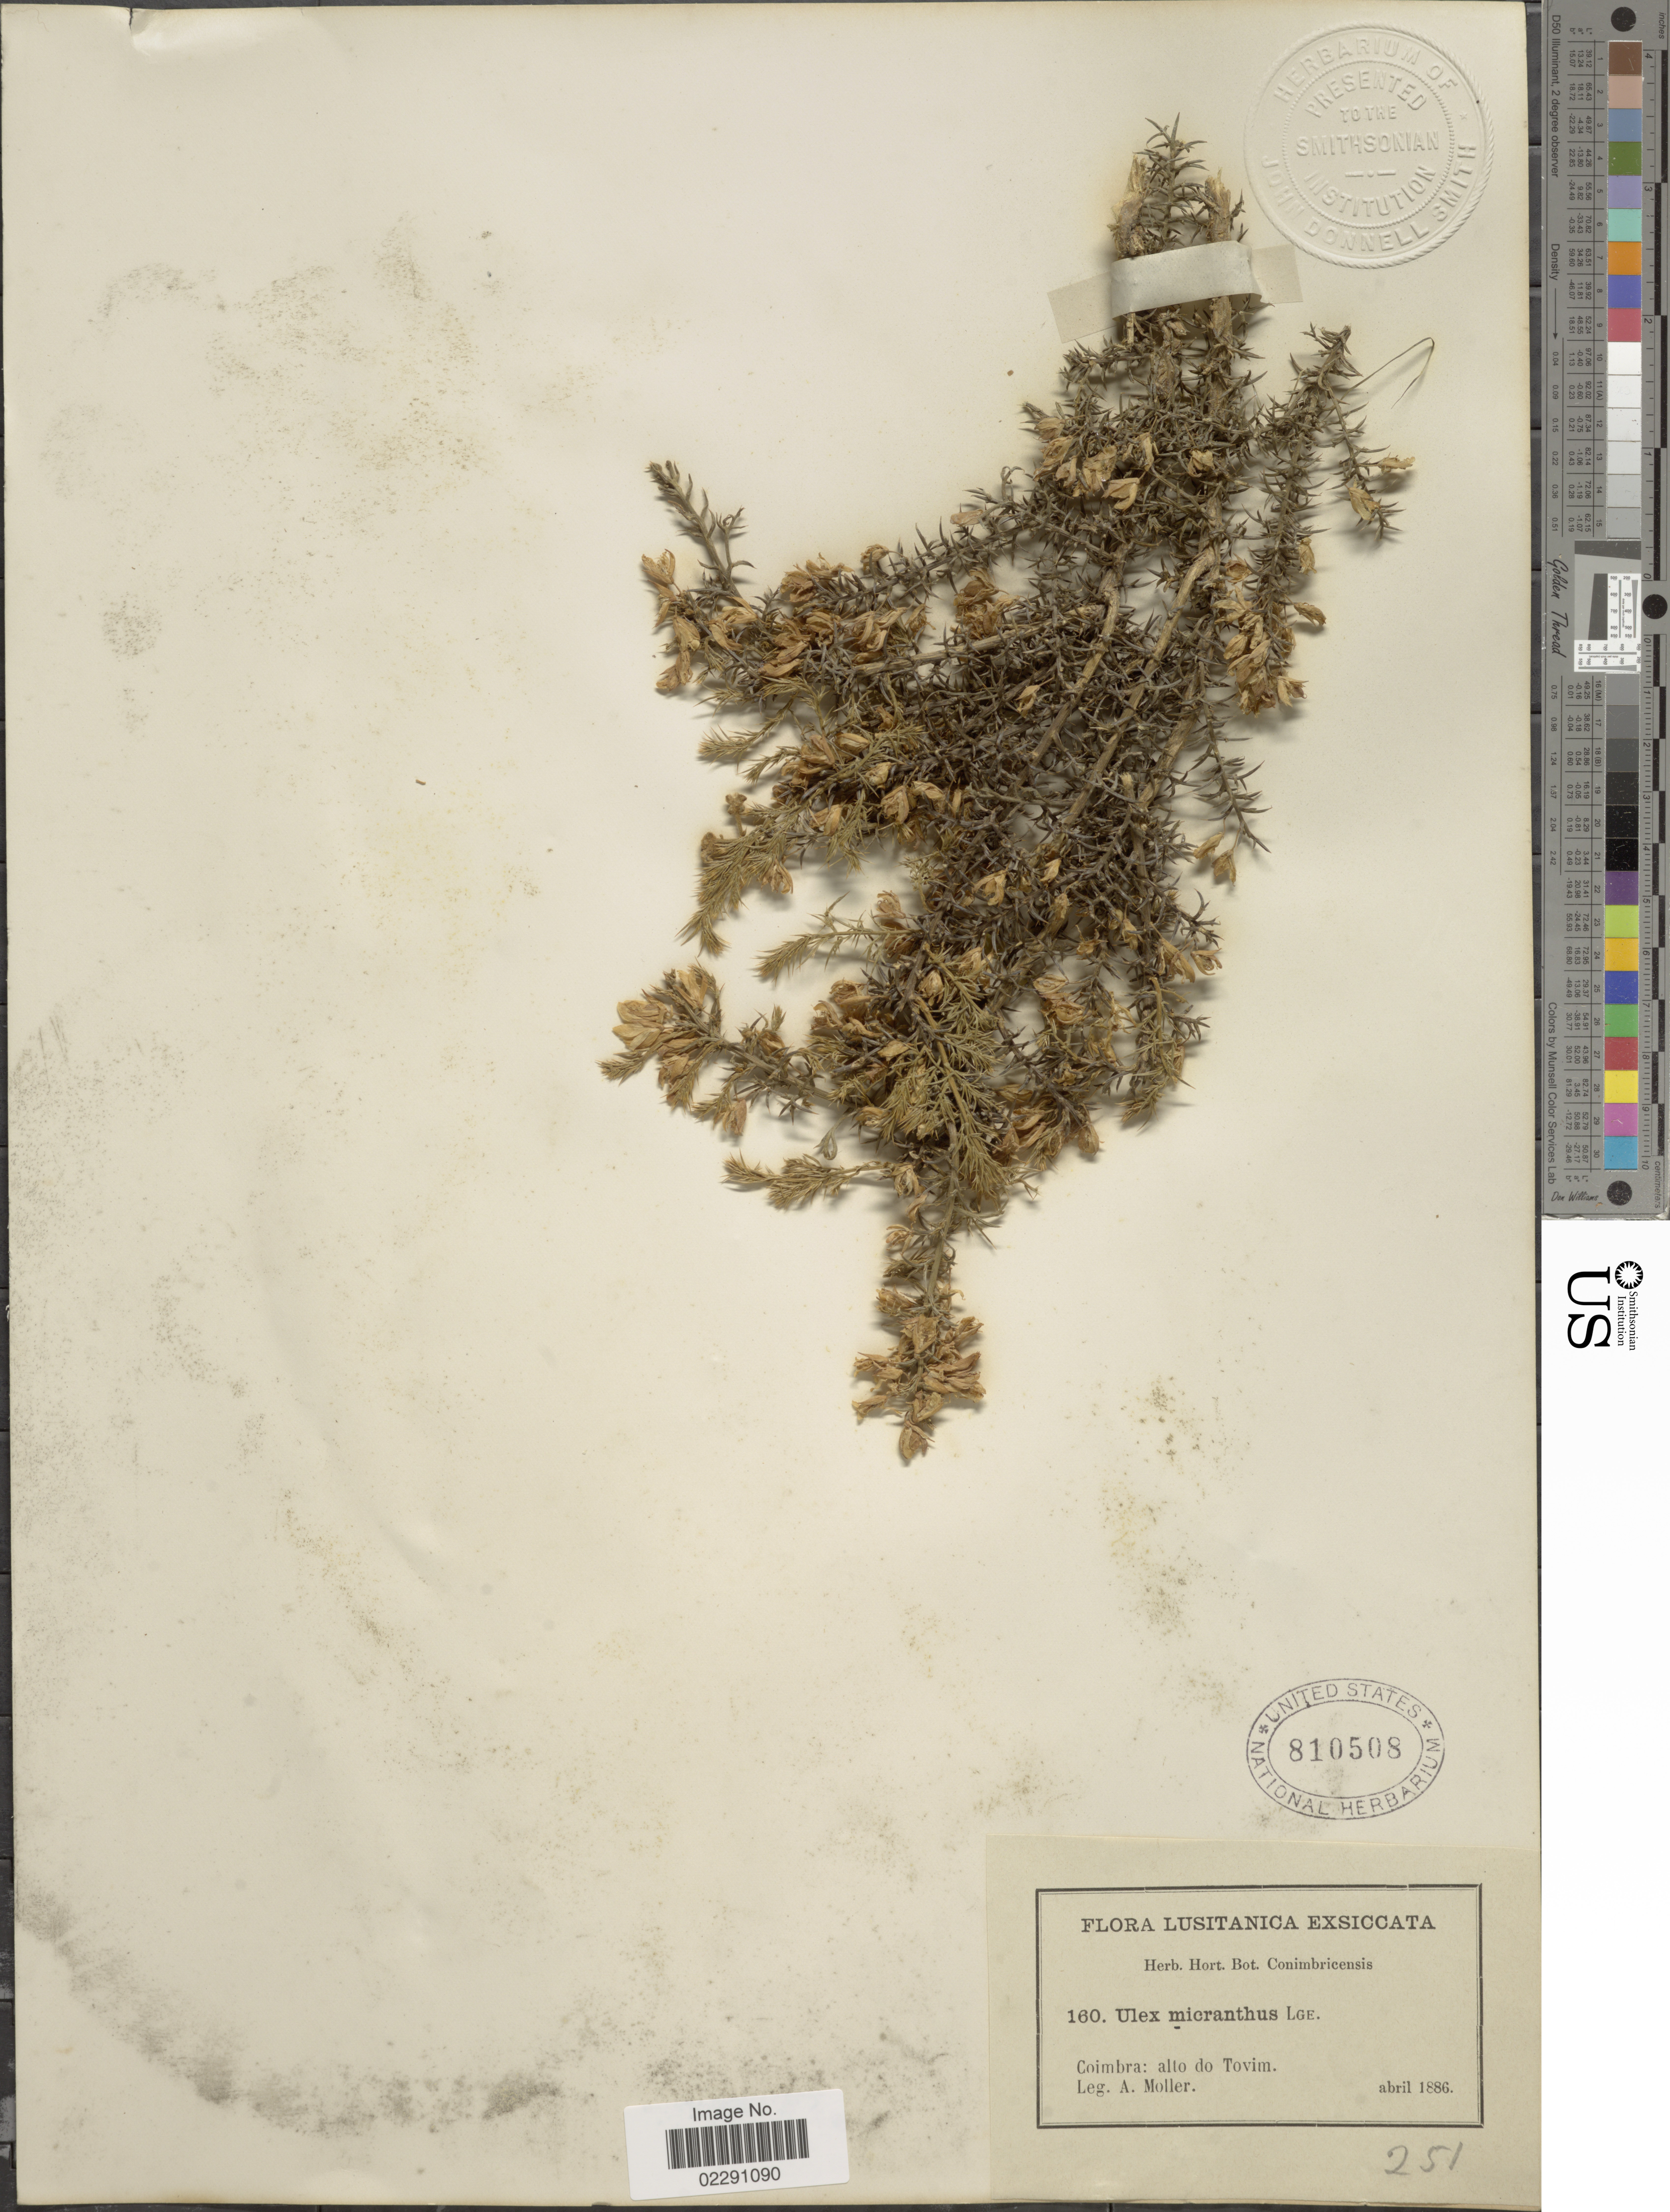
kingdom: Plantae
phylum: Tracheophyta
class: Magnoliopsida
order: Fabales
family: Fabaceae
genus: Ulex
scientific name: Ulex micranthus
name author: Lange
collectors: A. Moller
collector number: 160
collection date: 1886-04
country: Portugal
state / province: Coimbra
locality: Lusitanica, alto do Tovim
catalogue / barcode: US 810508